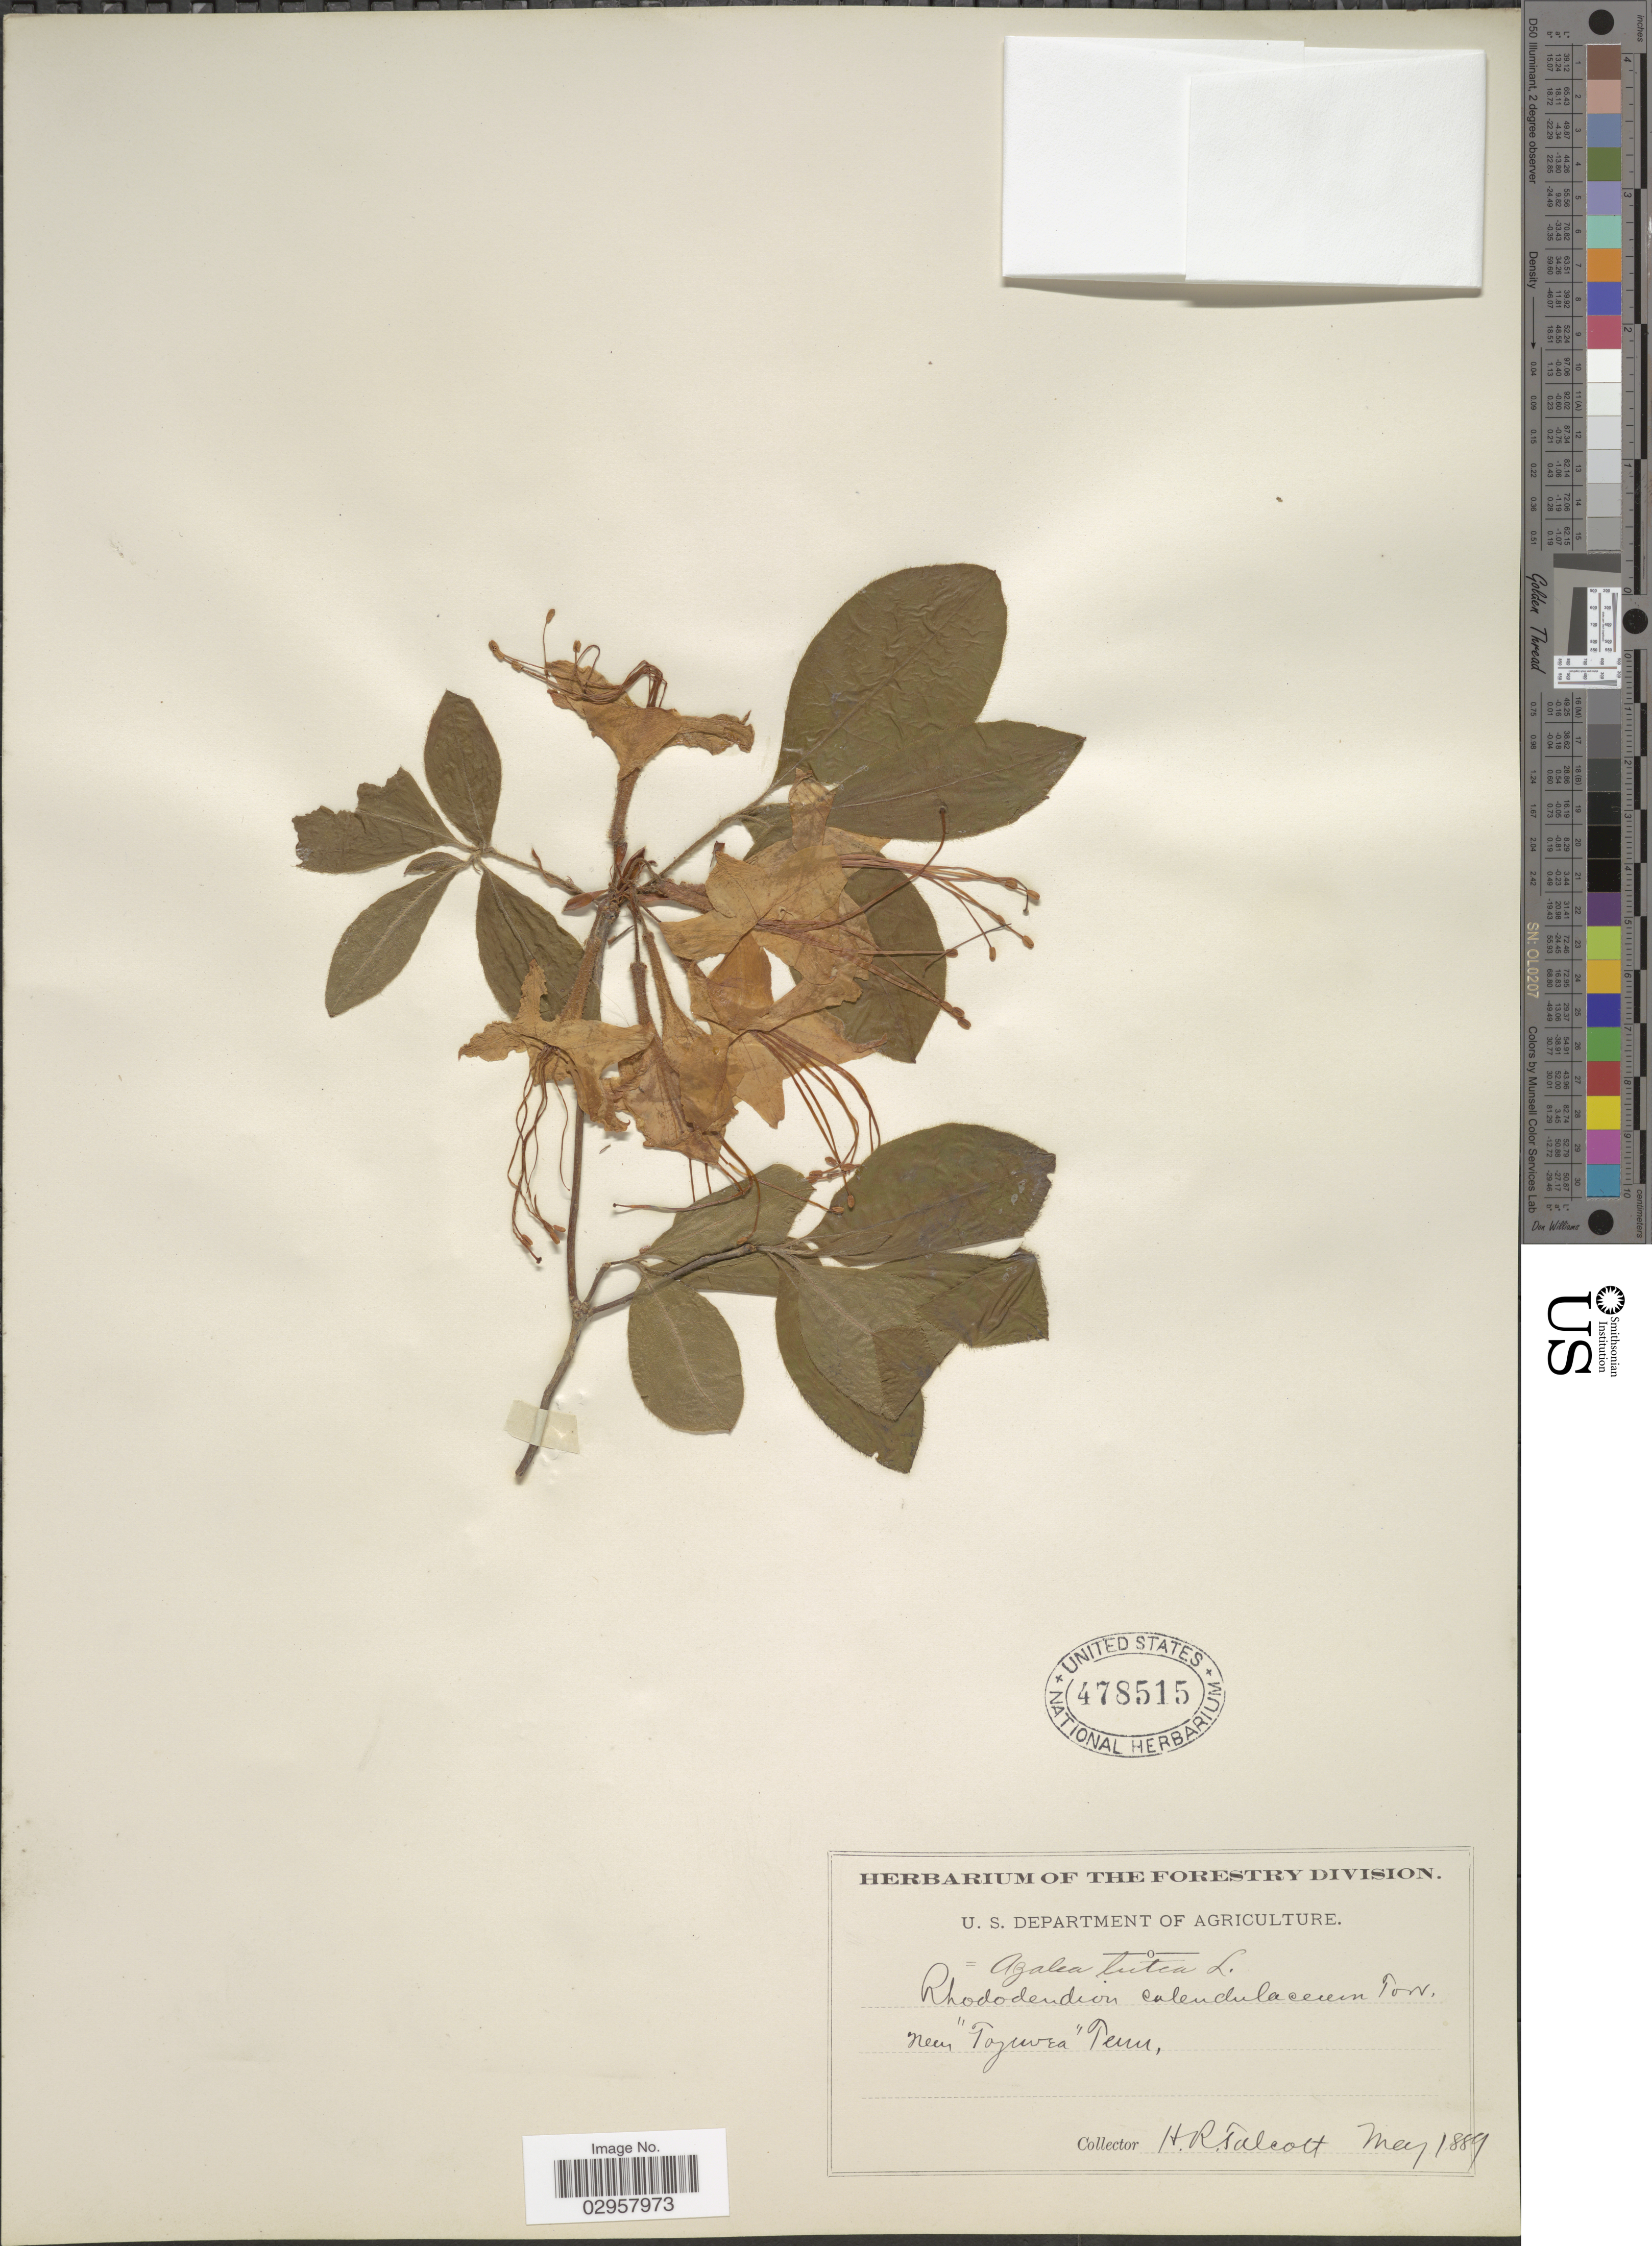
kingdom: Plantae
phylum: Tracheophyta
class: Magnoliopsida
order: Ericales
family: Ericaceae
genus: Rhododendron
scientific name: Rhododendron calendulaceum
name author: (Michx.) Torr.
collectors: H. Talcolt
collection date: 1889-05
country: United States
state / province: Tennessee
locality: Near 'Tojuwea'.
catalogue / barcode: US 478515